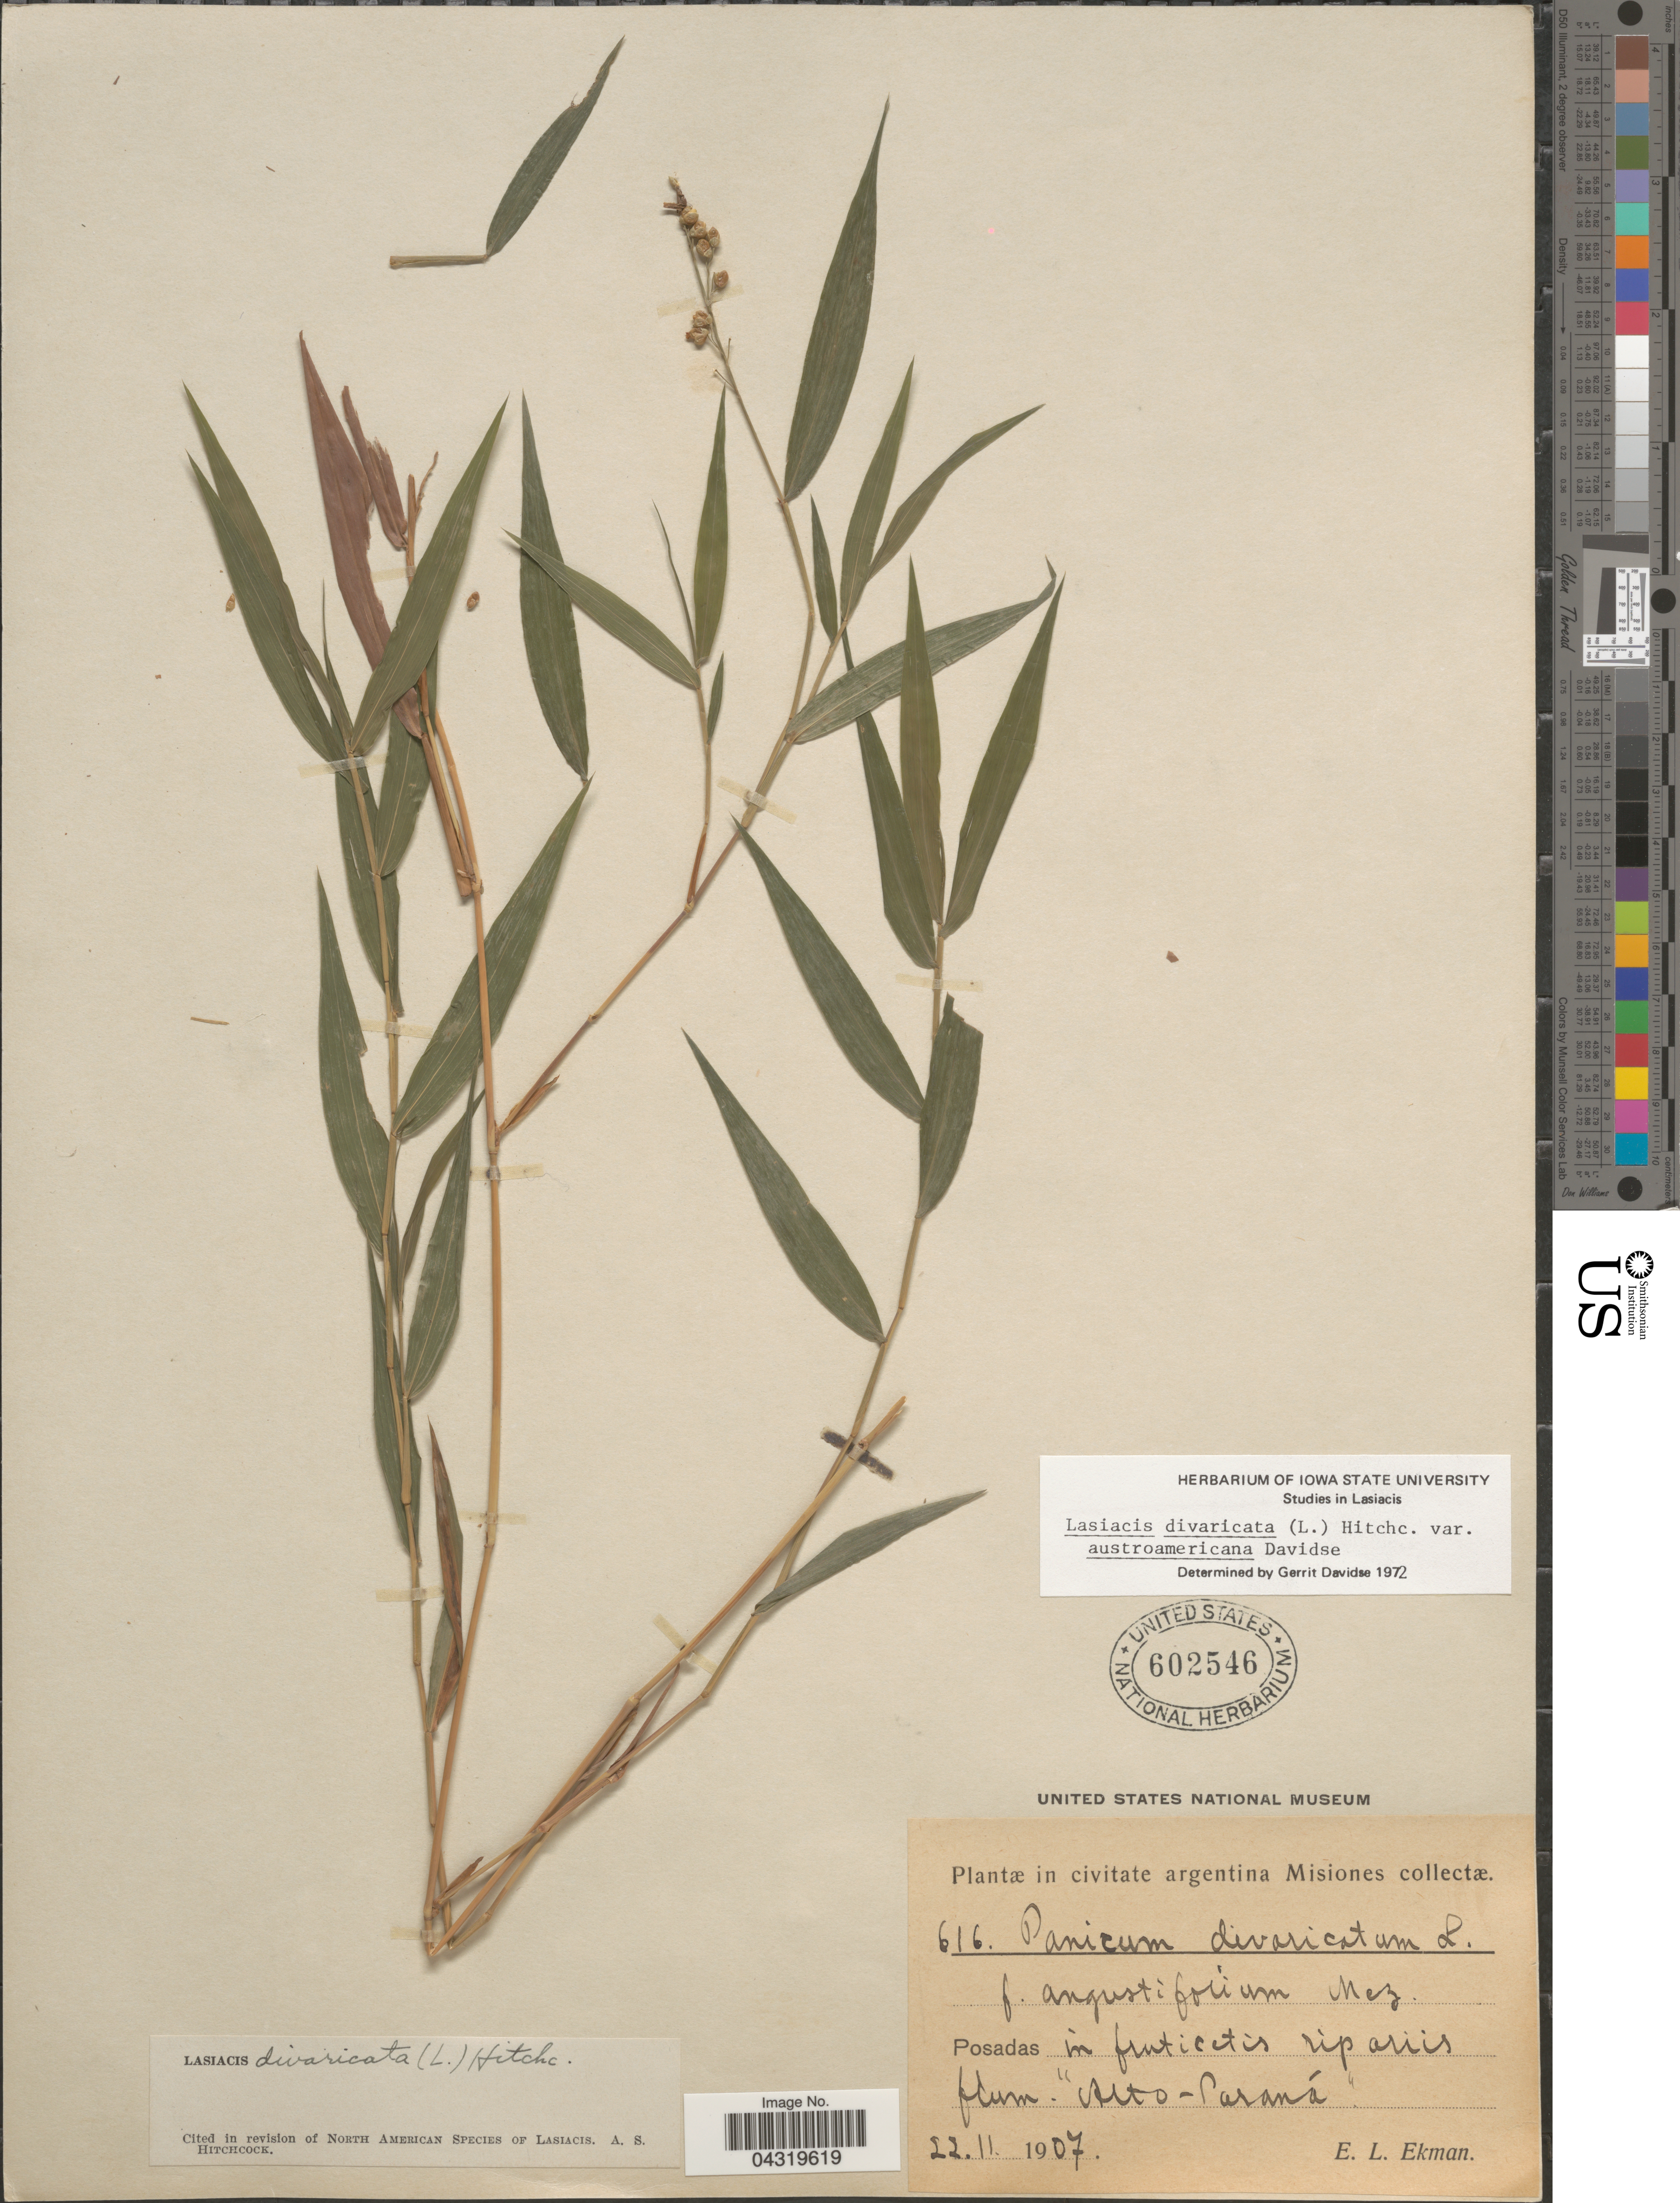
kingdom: Plantae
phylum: Tracheophyta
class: Liliopsida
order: Poales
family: Poaceae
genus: Lasiacis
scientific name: Lasiacis divaricata var. austroamericana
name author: Davidse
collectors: E. L. Ekman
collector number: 616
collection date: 1907-02-22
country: Argentina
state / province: Misiones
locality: Posadas in fruticetis ripariis flum. "Alto-Paraná".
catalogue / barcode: US 602546